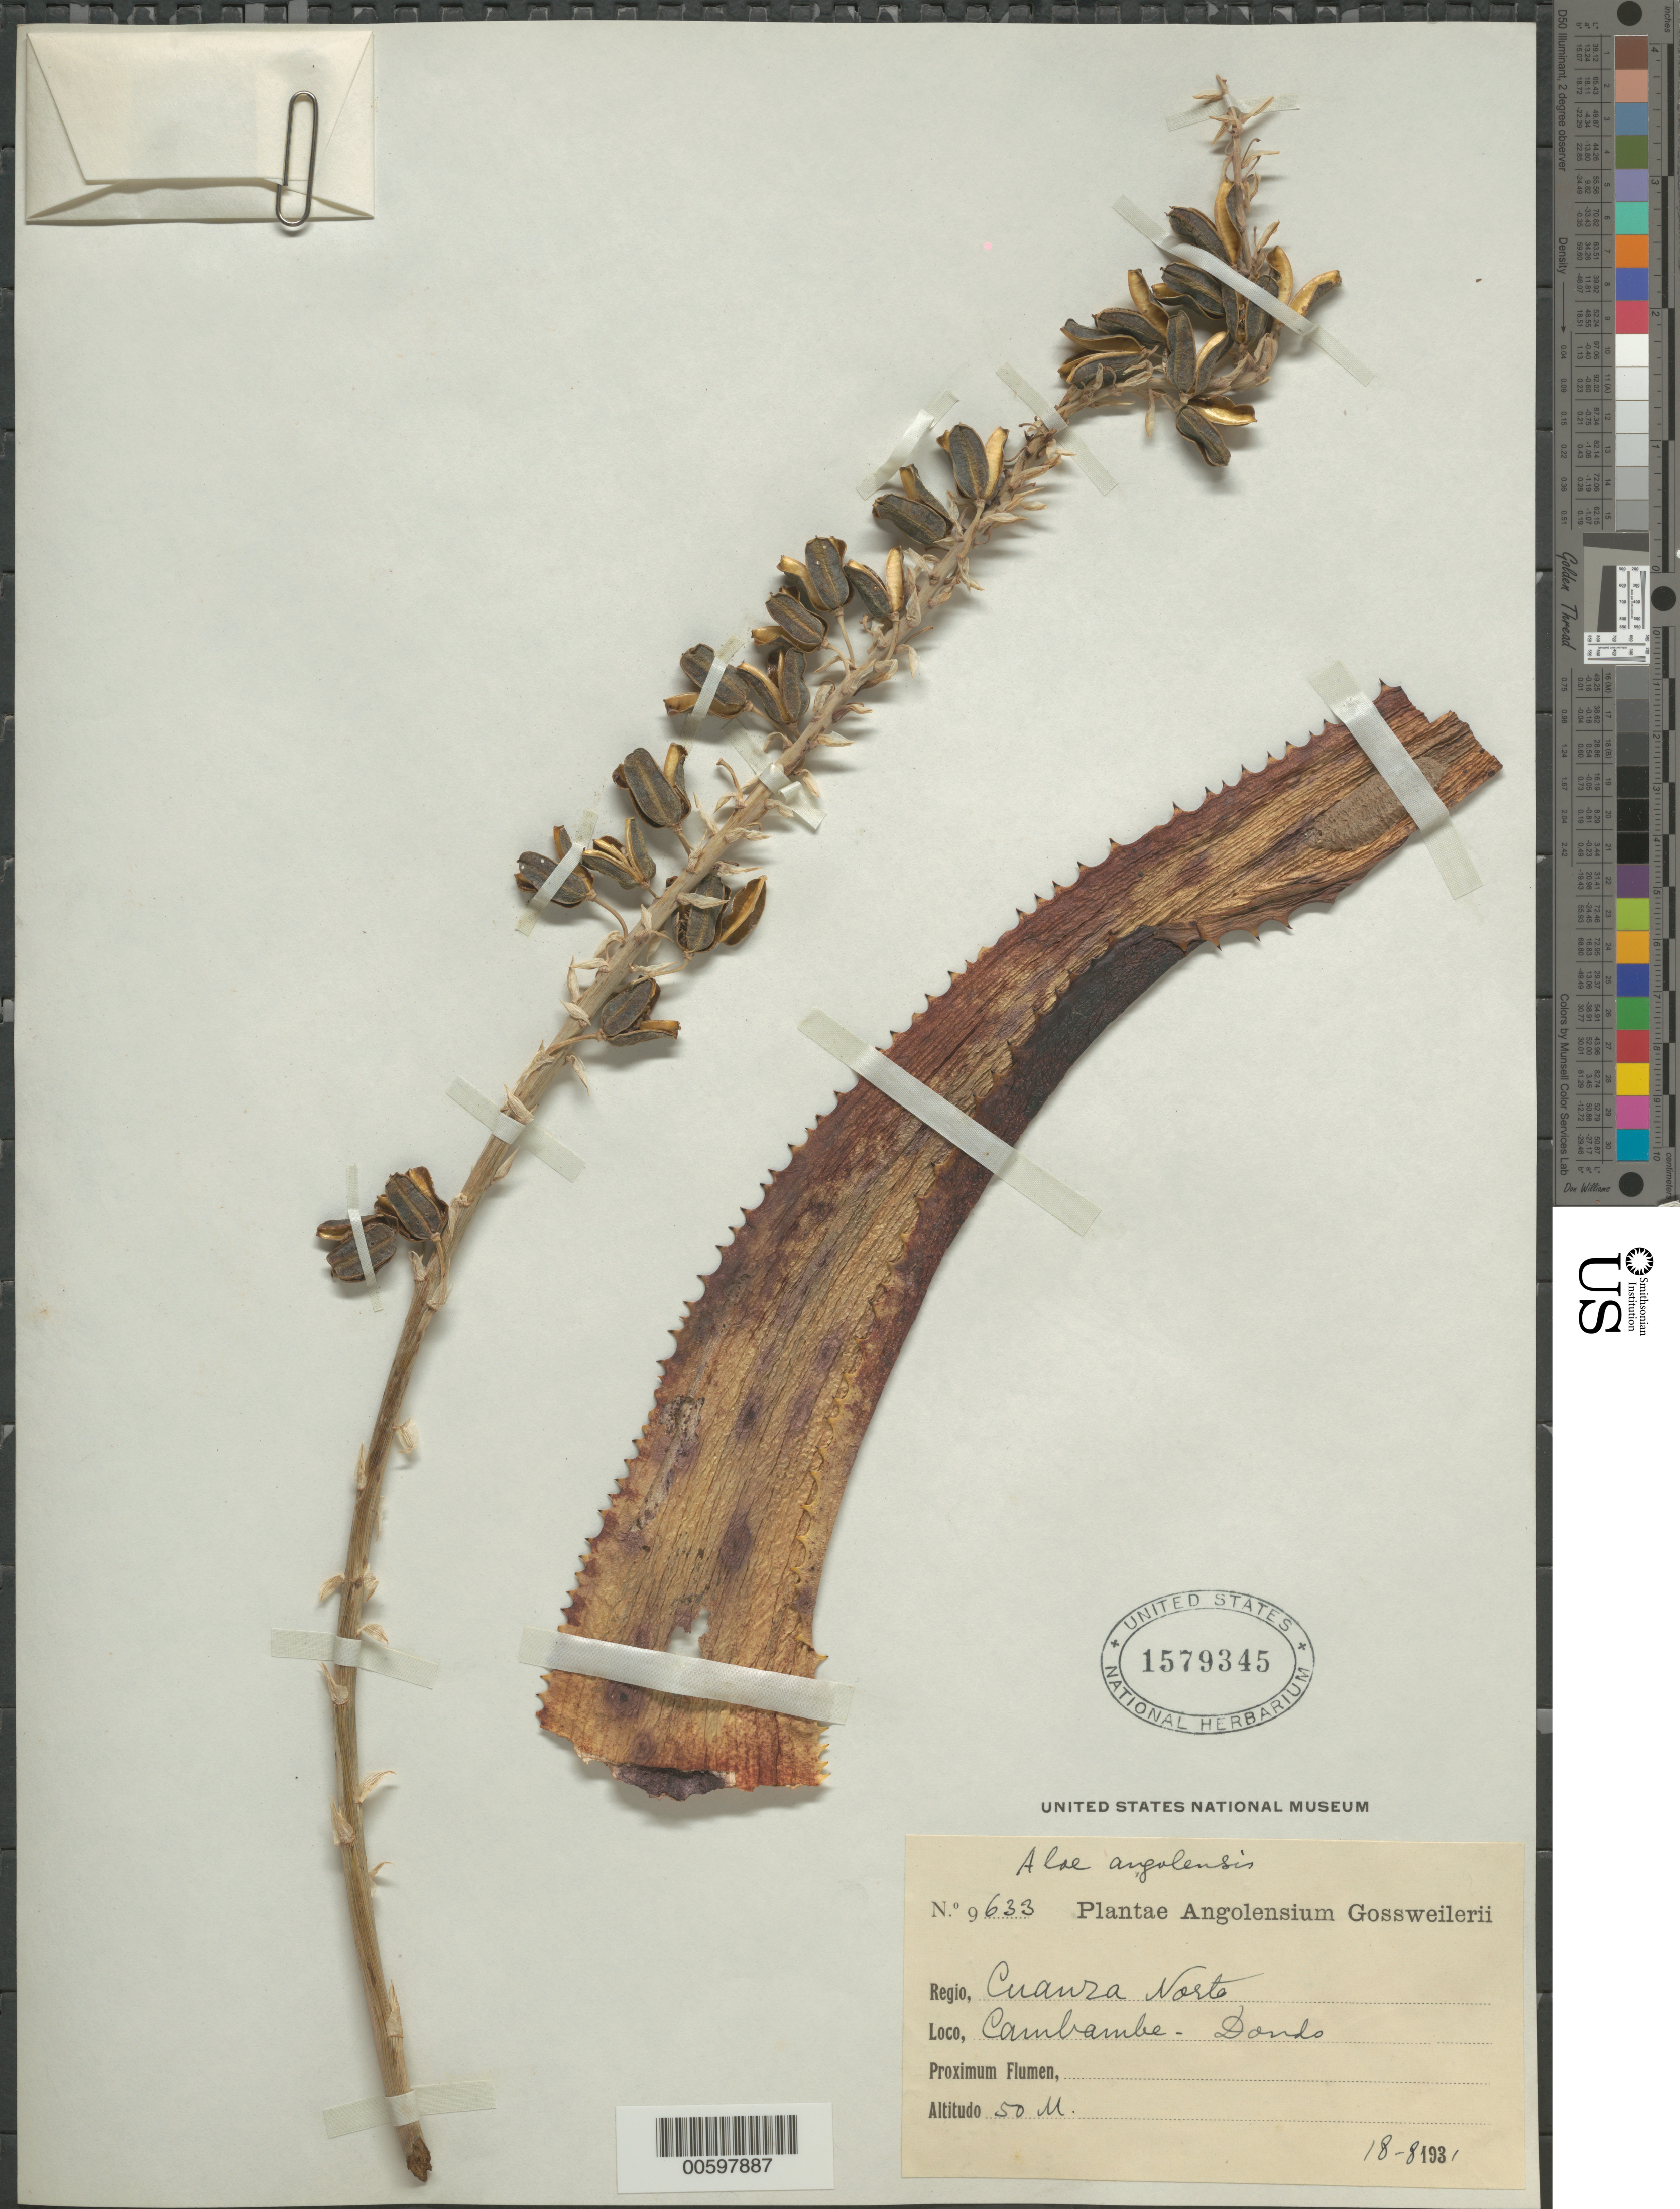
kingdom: Plantae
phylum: Tracheophyta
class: Liliopsida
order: Asparagales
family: Asphodelaceae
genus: Aloe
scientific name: Aloe angolensis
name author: Baker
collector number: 9633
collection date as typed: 18 Aug 1931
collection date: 1931-08-18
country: Angola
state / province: Cuanza Norte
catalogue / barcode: US 1579345